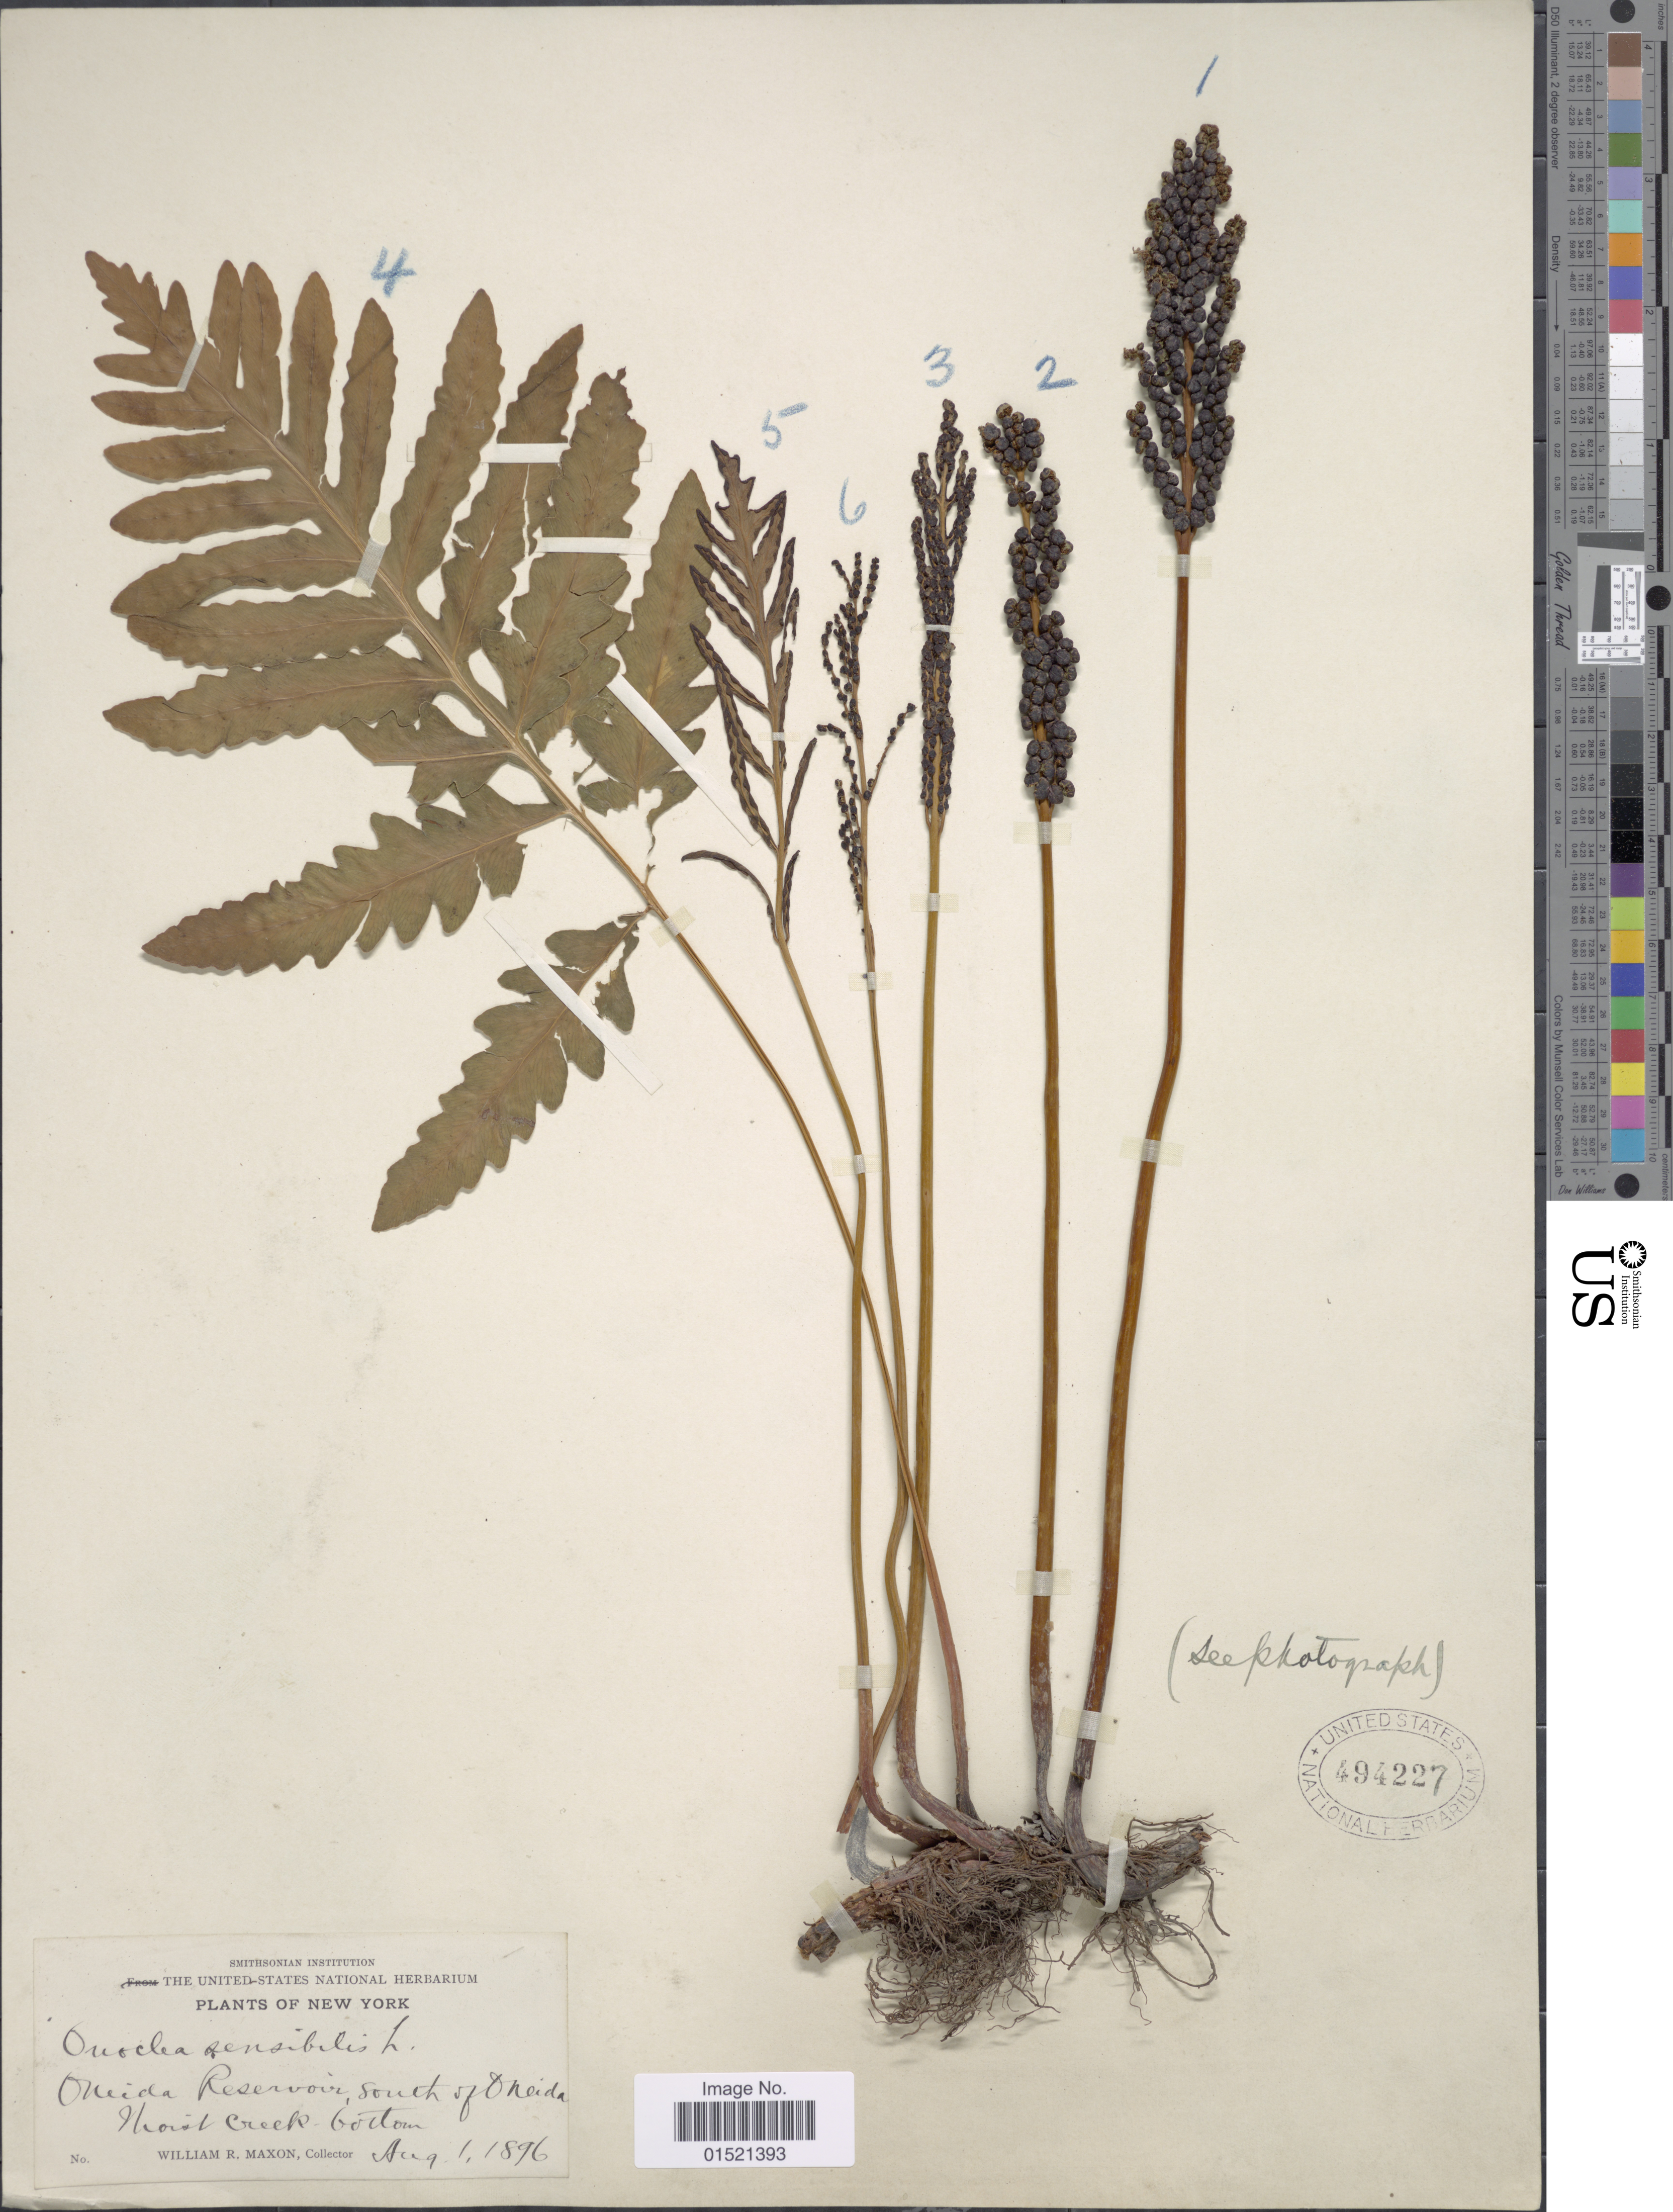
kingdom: Plantae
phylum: Tracheophyta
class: Polypodiopsida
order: Polypodiales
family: Onocleaceae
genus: Onoclea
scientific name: Onoclea sensibilis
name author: L.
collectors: W. R. Maxon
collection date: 1896-08-01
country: United States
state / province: New York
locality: Oneida reservoir, south of Oneida, Moist creek bottom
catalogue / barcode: US 494227